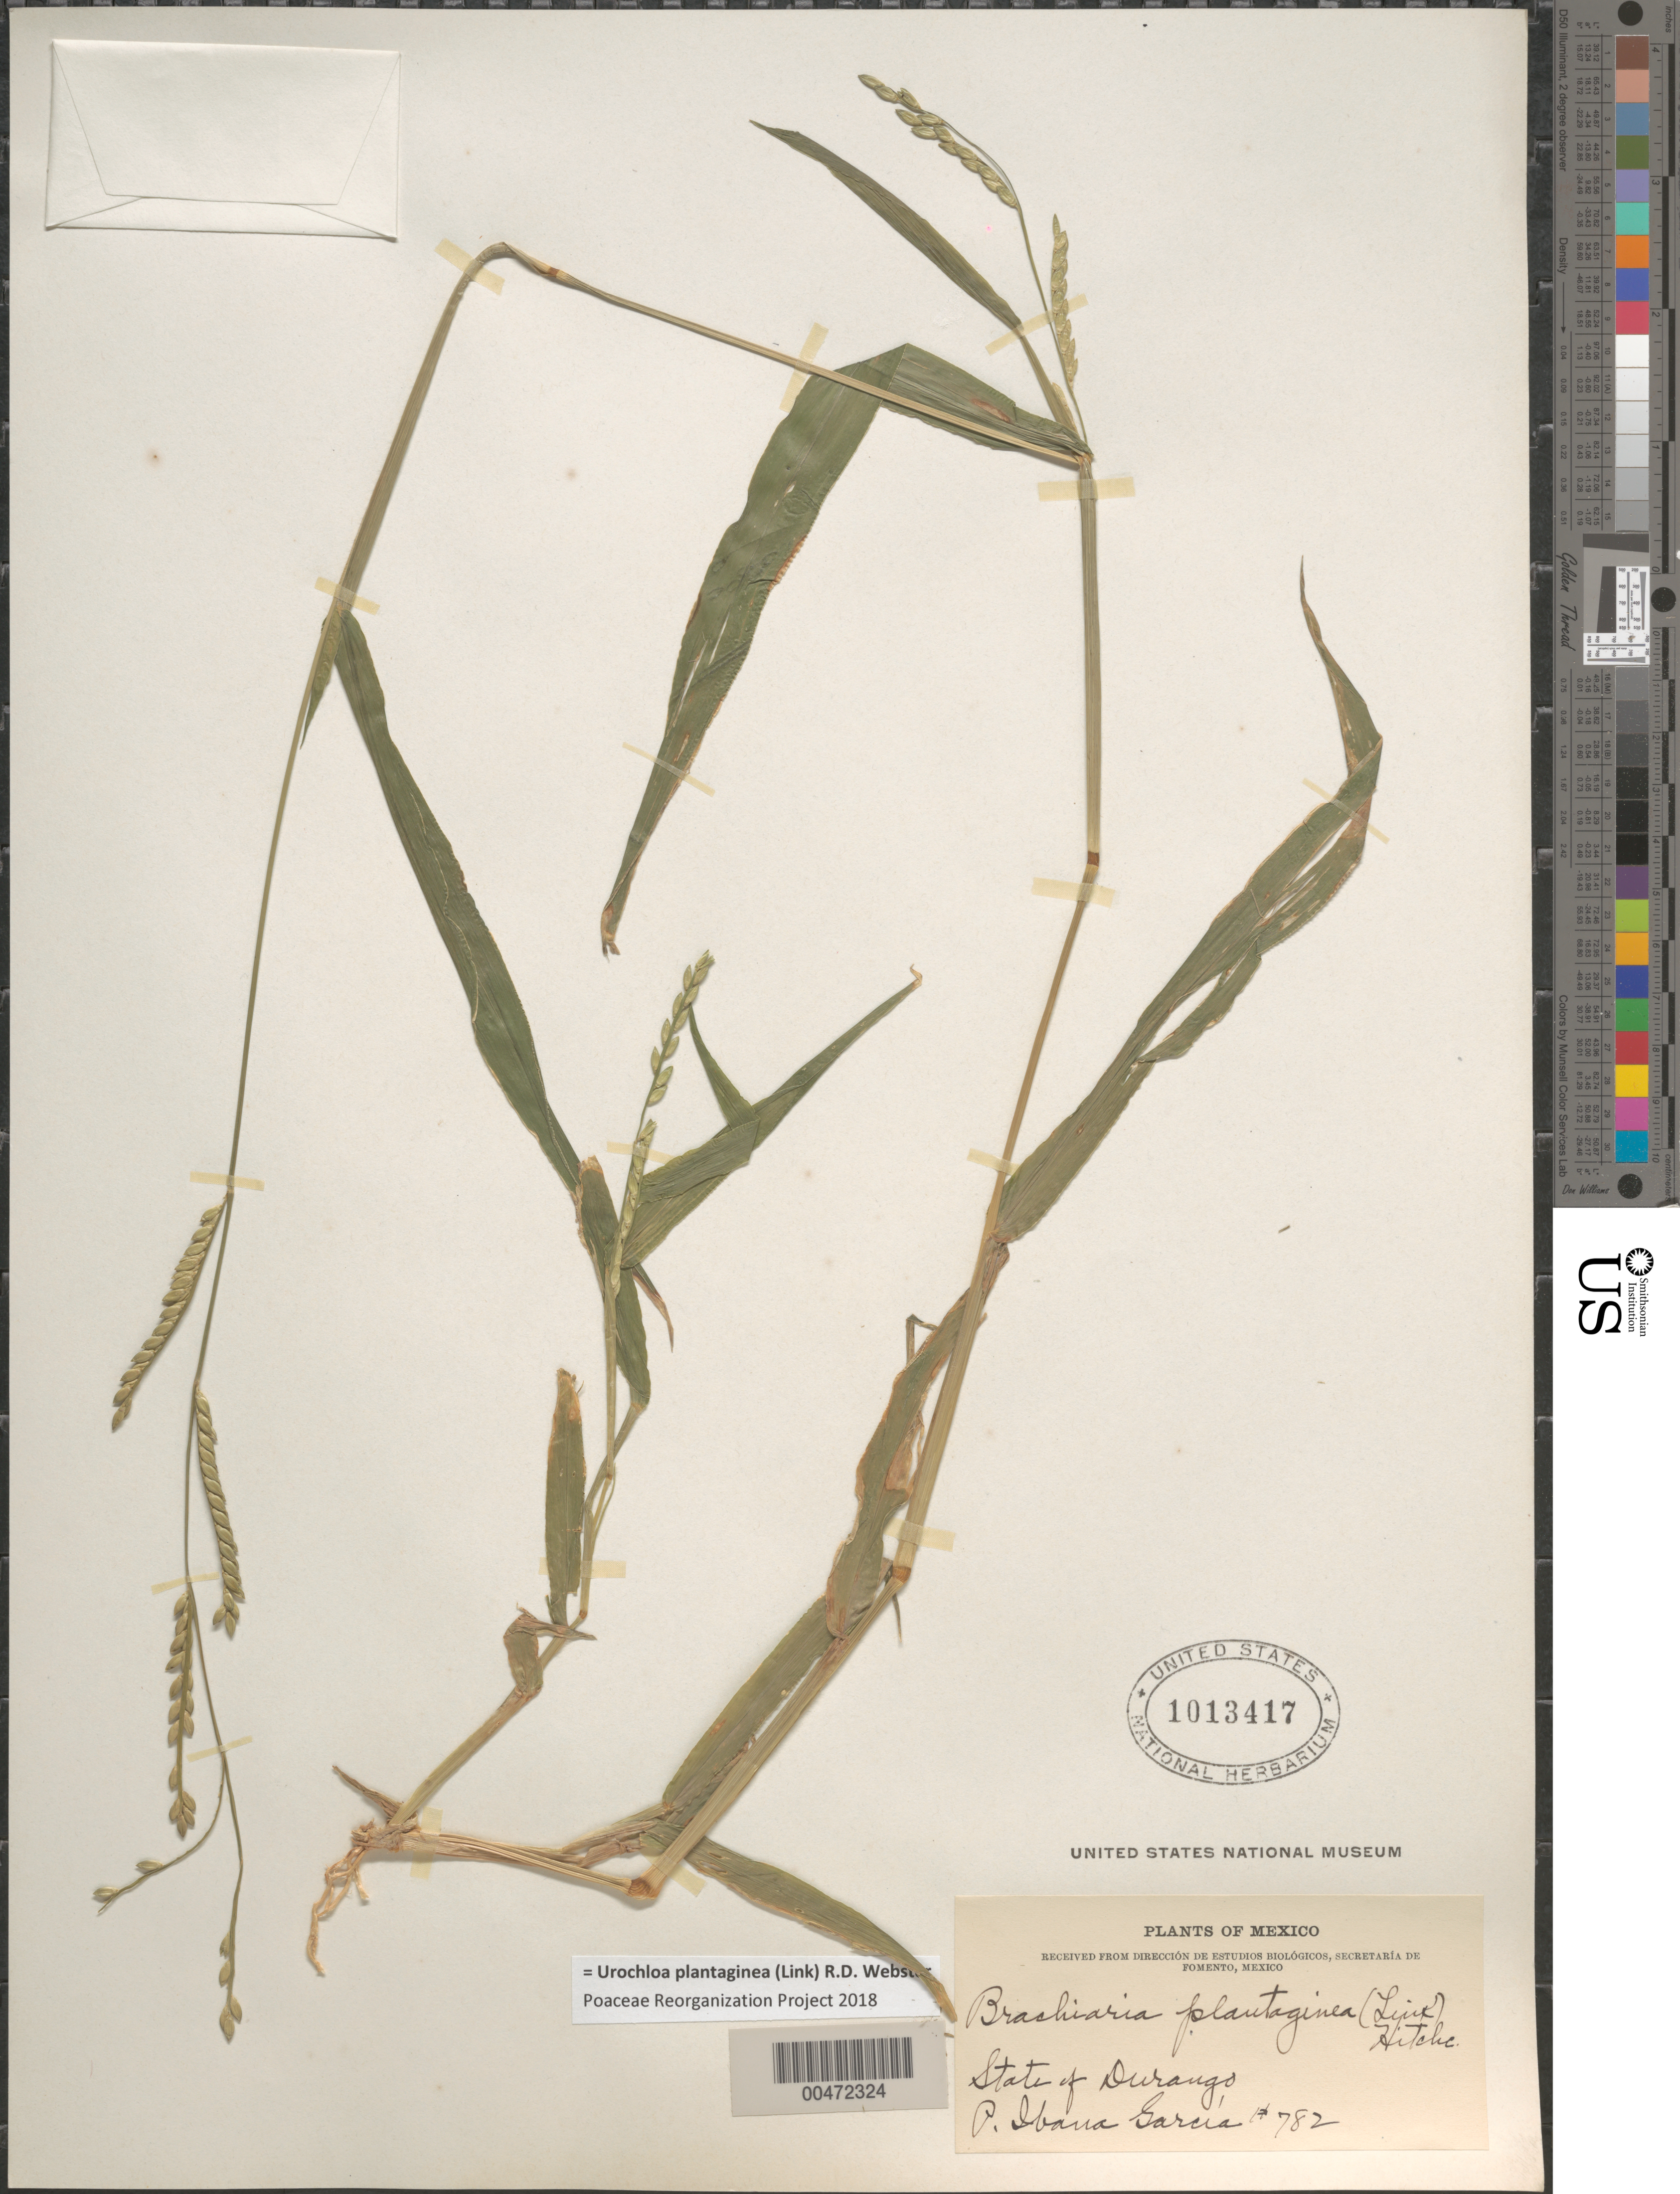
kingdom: Plantae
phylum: Tracheophyta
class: Liliopsida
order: Poales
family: Poaceae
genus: Urochloa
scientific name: Urochloa plantiginea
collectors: P. Ibana-García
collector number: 782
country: Mexico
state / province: Durango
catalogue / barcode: US 1013417